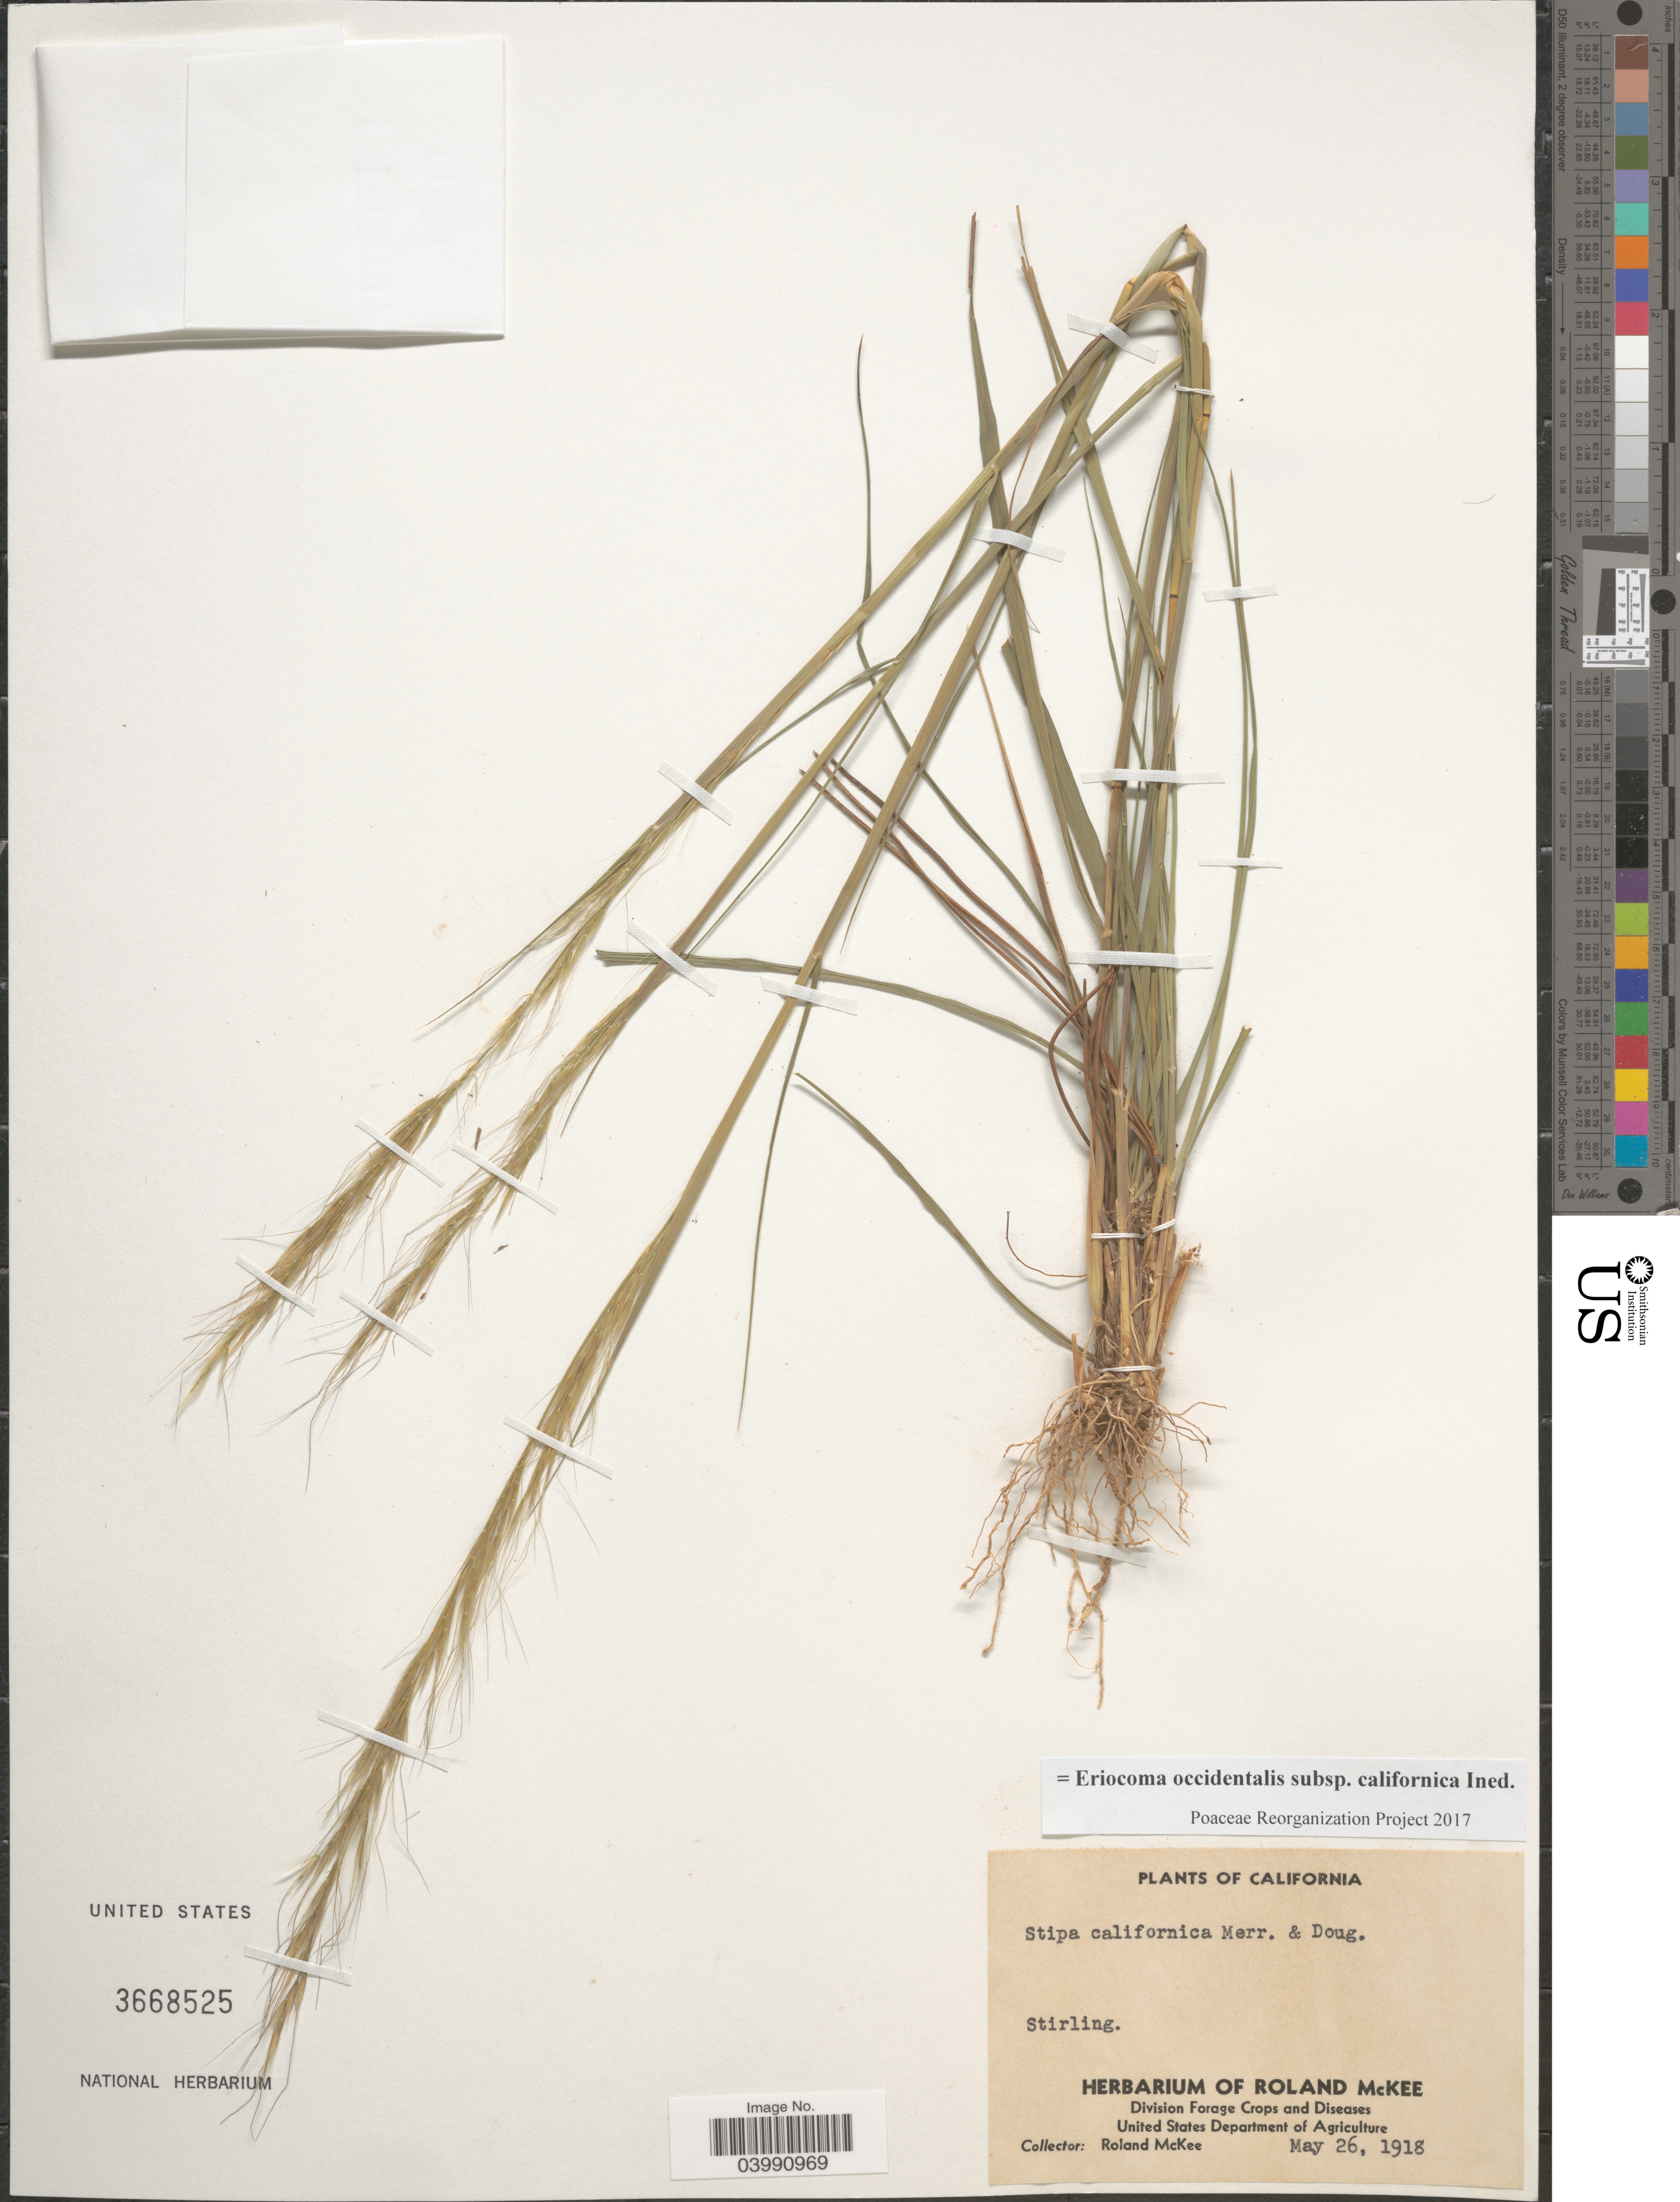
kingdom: Plantae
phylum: Tracheophyta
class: Liliopsida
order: Poales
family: Poaceae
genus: Eriocoma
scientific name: Eriocoma occidentalis subsp. californica ined.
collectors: R. Mckee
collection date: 1918-05-26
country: United States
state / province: California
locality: Stirling. [unsure placement]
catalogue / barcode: US 3668525